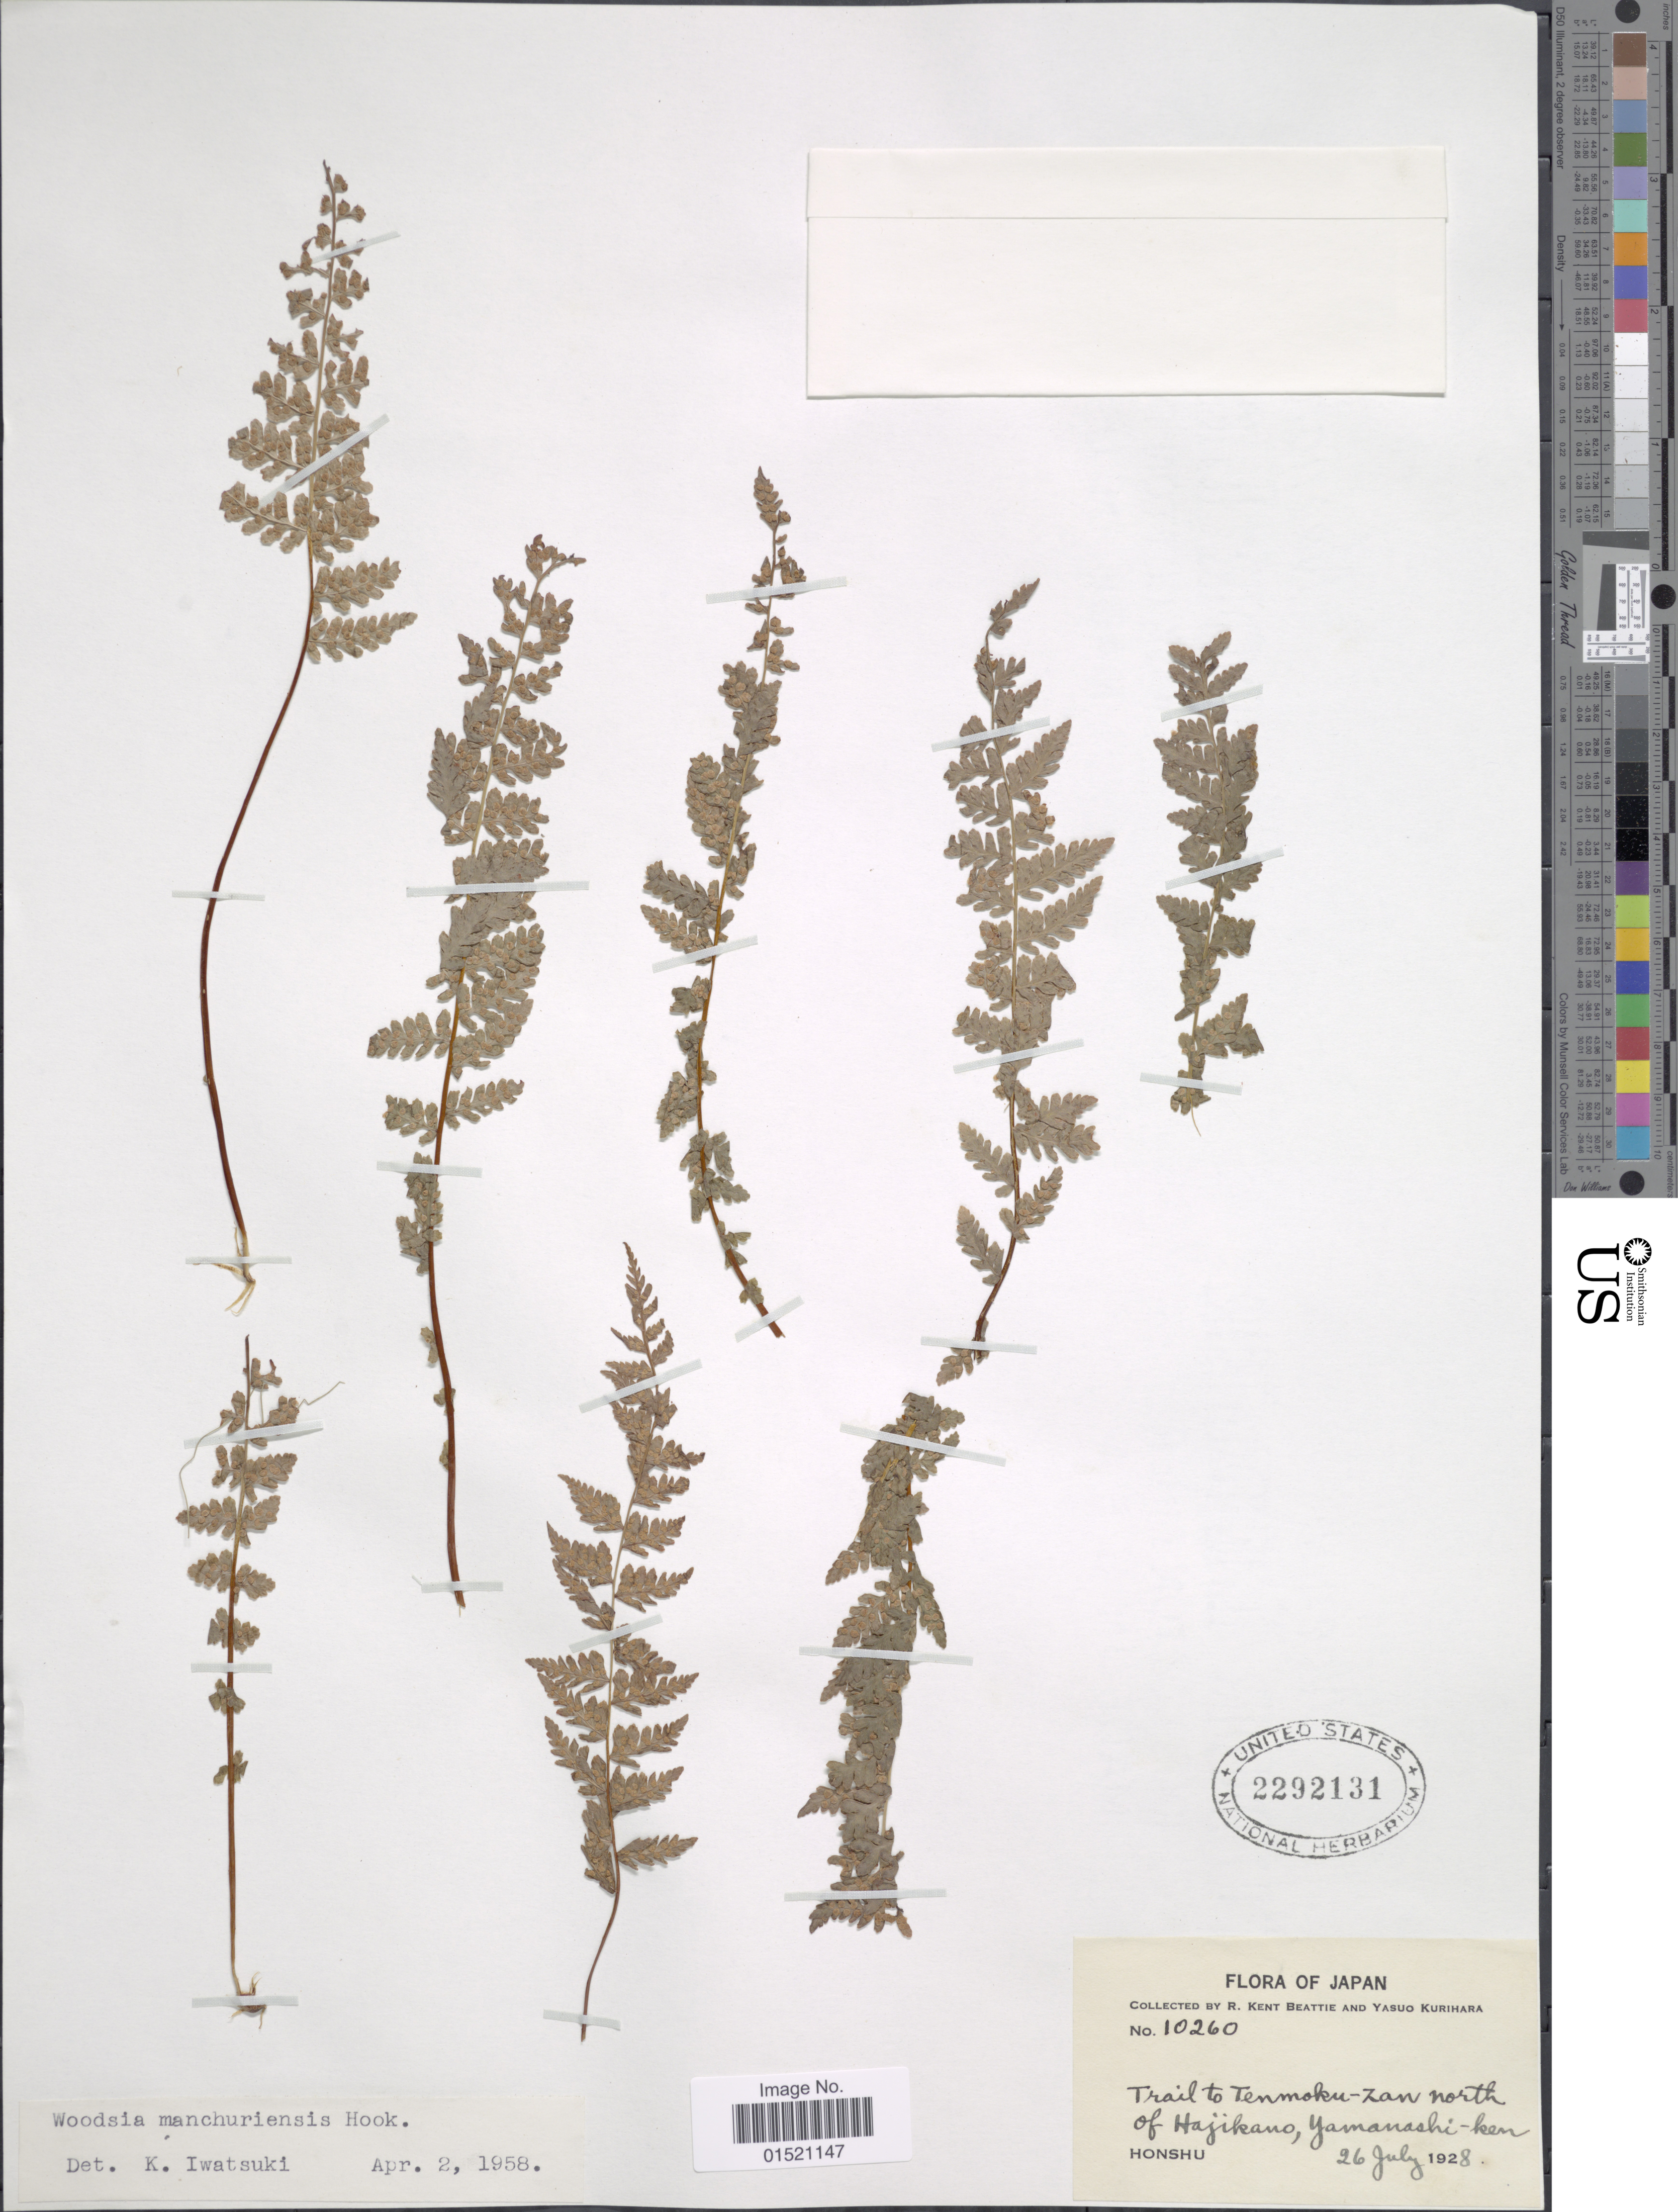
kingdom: Plantae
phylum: Tracheophyta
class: Polypodiopsida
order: Polypodiales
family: Woodsiaceae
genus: Woodsia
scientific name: Woodsia manchuriensis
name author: Hook.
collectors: R. K. Beattie & Y. Kurihara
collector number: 10260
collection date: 1928-07-26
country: Japan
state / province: Yamanasi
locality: Trail to Tenmoku-zan north of Hajikano, Yamanashi-ken, Honshu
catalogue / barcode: US 2292131